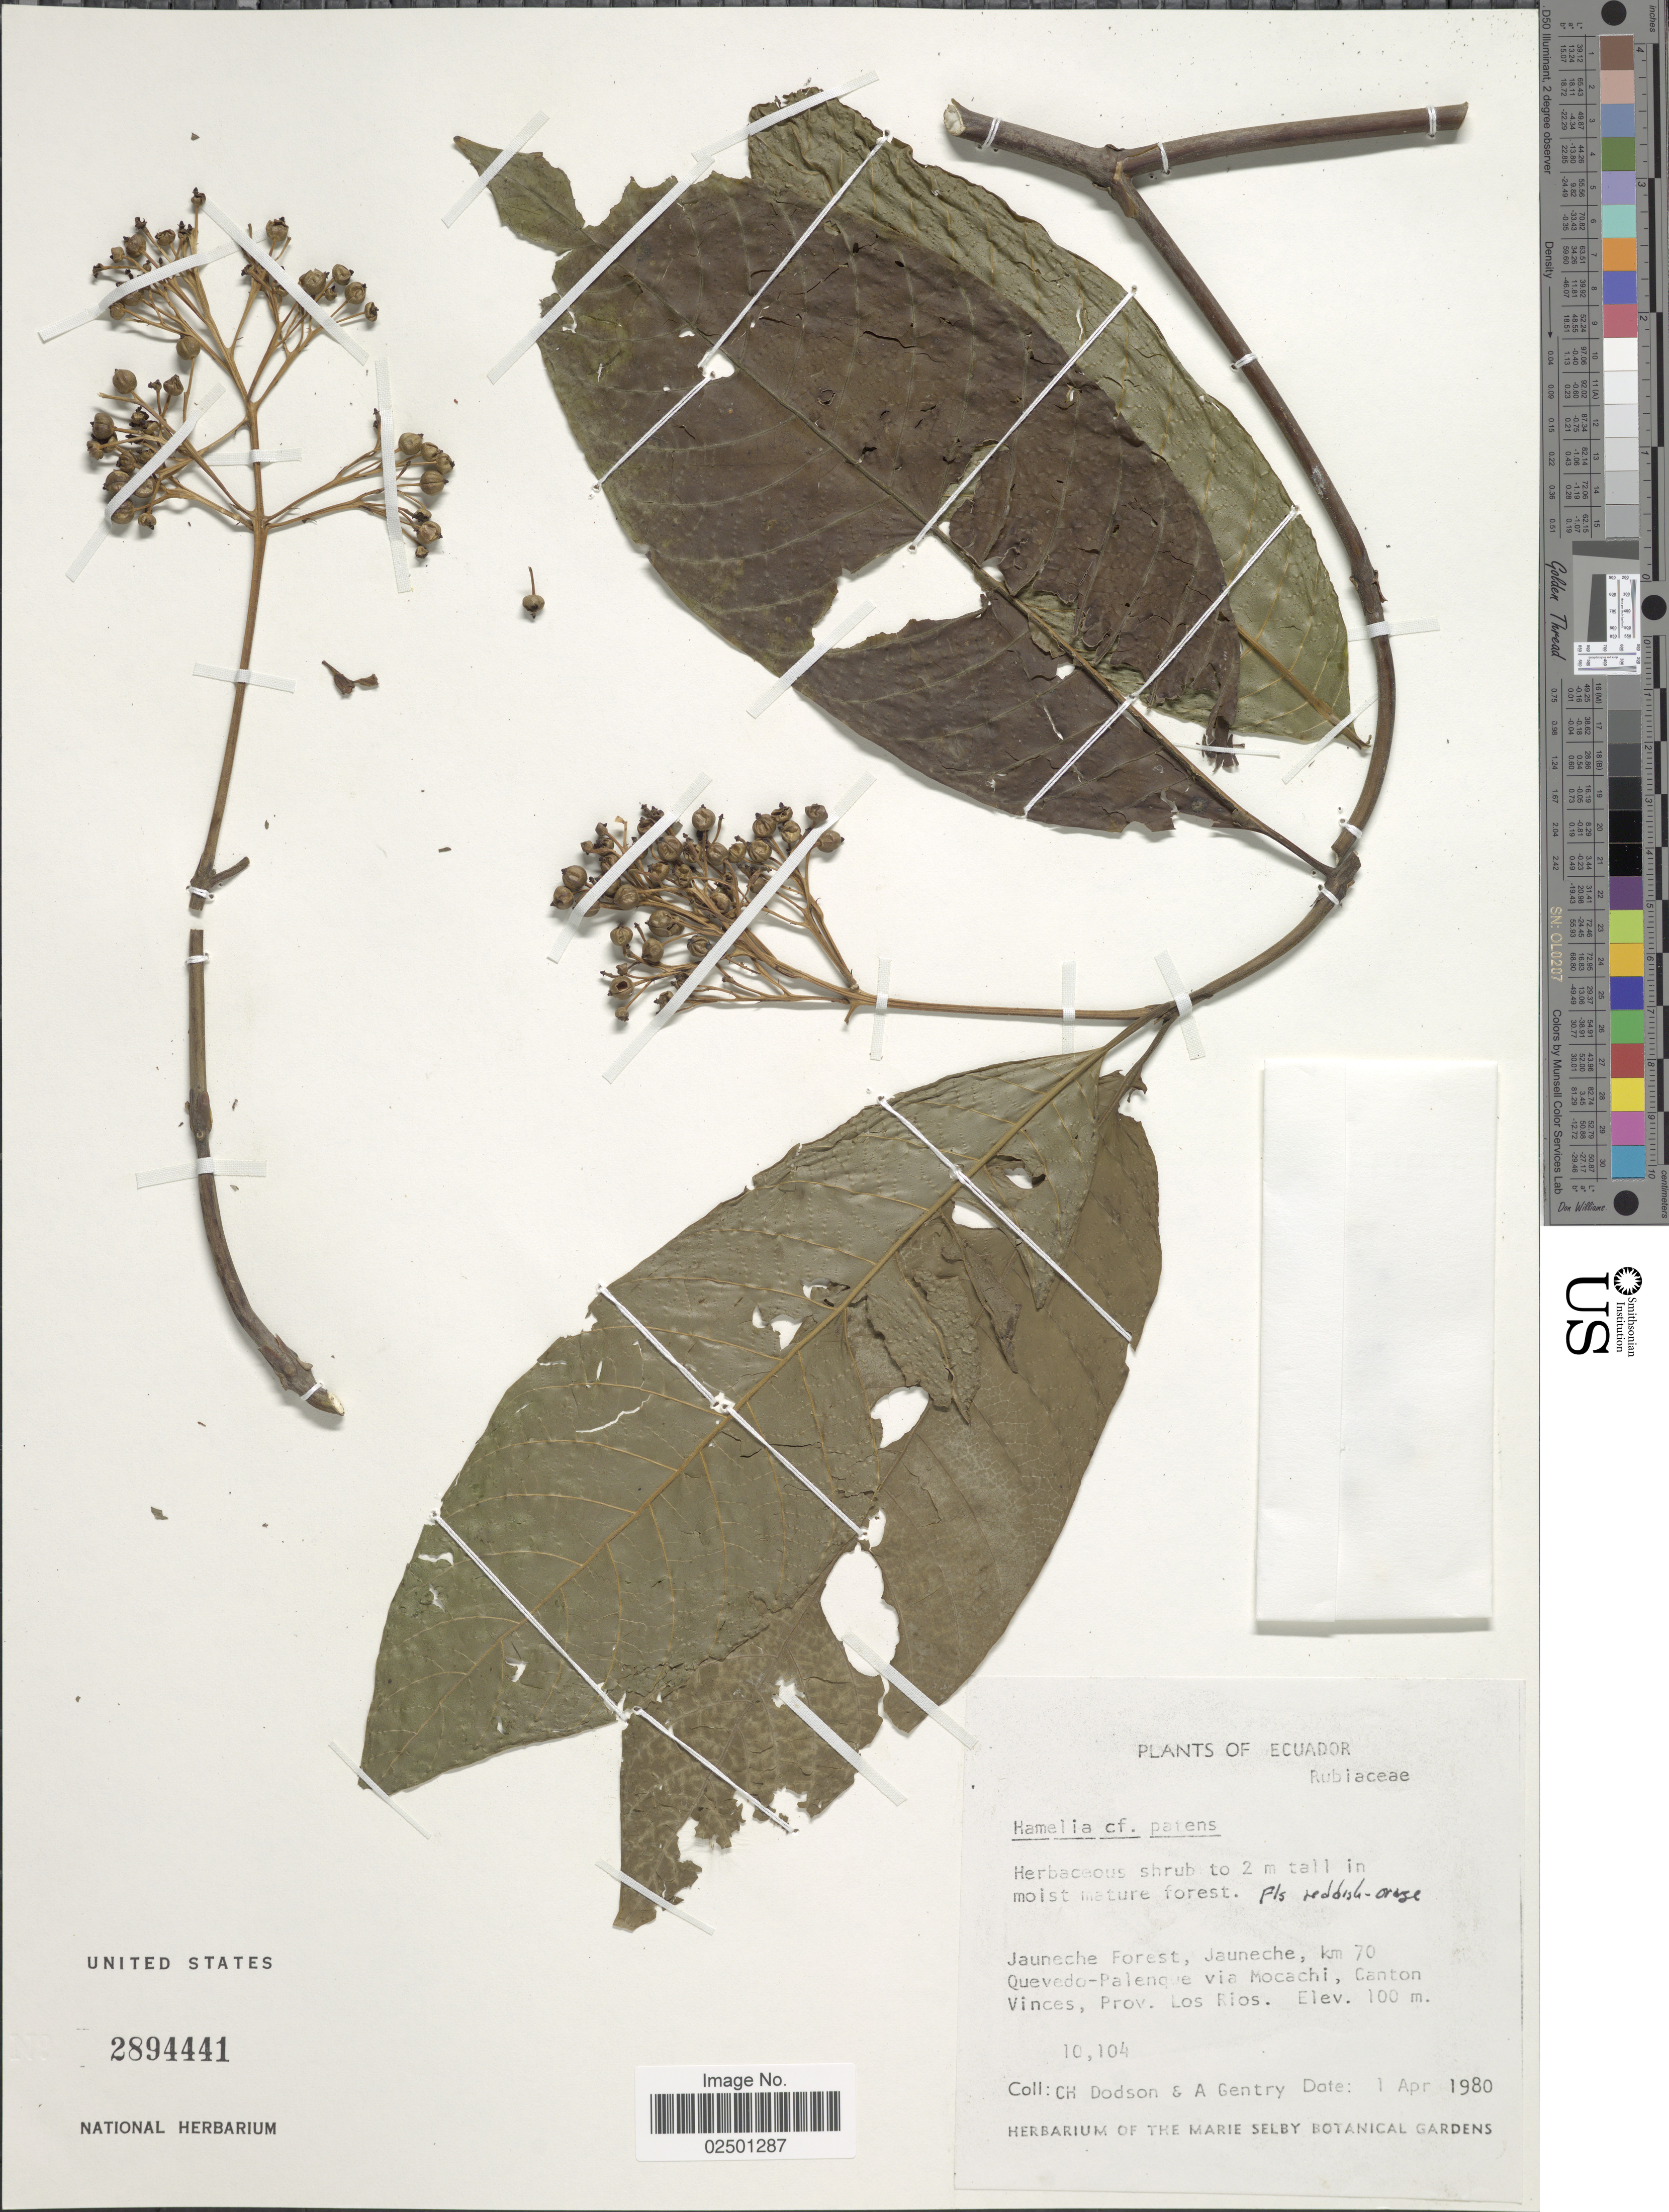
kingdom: Plantae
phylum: Tracheophyta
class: Magnoliopsida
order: Gentianales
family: Rubiaceae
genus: Hamelia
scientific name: Hamelia patens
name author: Jacq.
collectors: C. H. Dodson & A. H. Gentry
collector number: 10104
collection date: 1980-04-01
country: Ecuador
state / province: Los Ríos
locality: Jauneche Forest, Jauneche, km 70 Quevedo-Palenque via Mocachi, Canton Vinces.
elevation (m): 100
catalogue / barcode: US 2894441